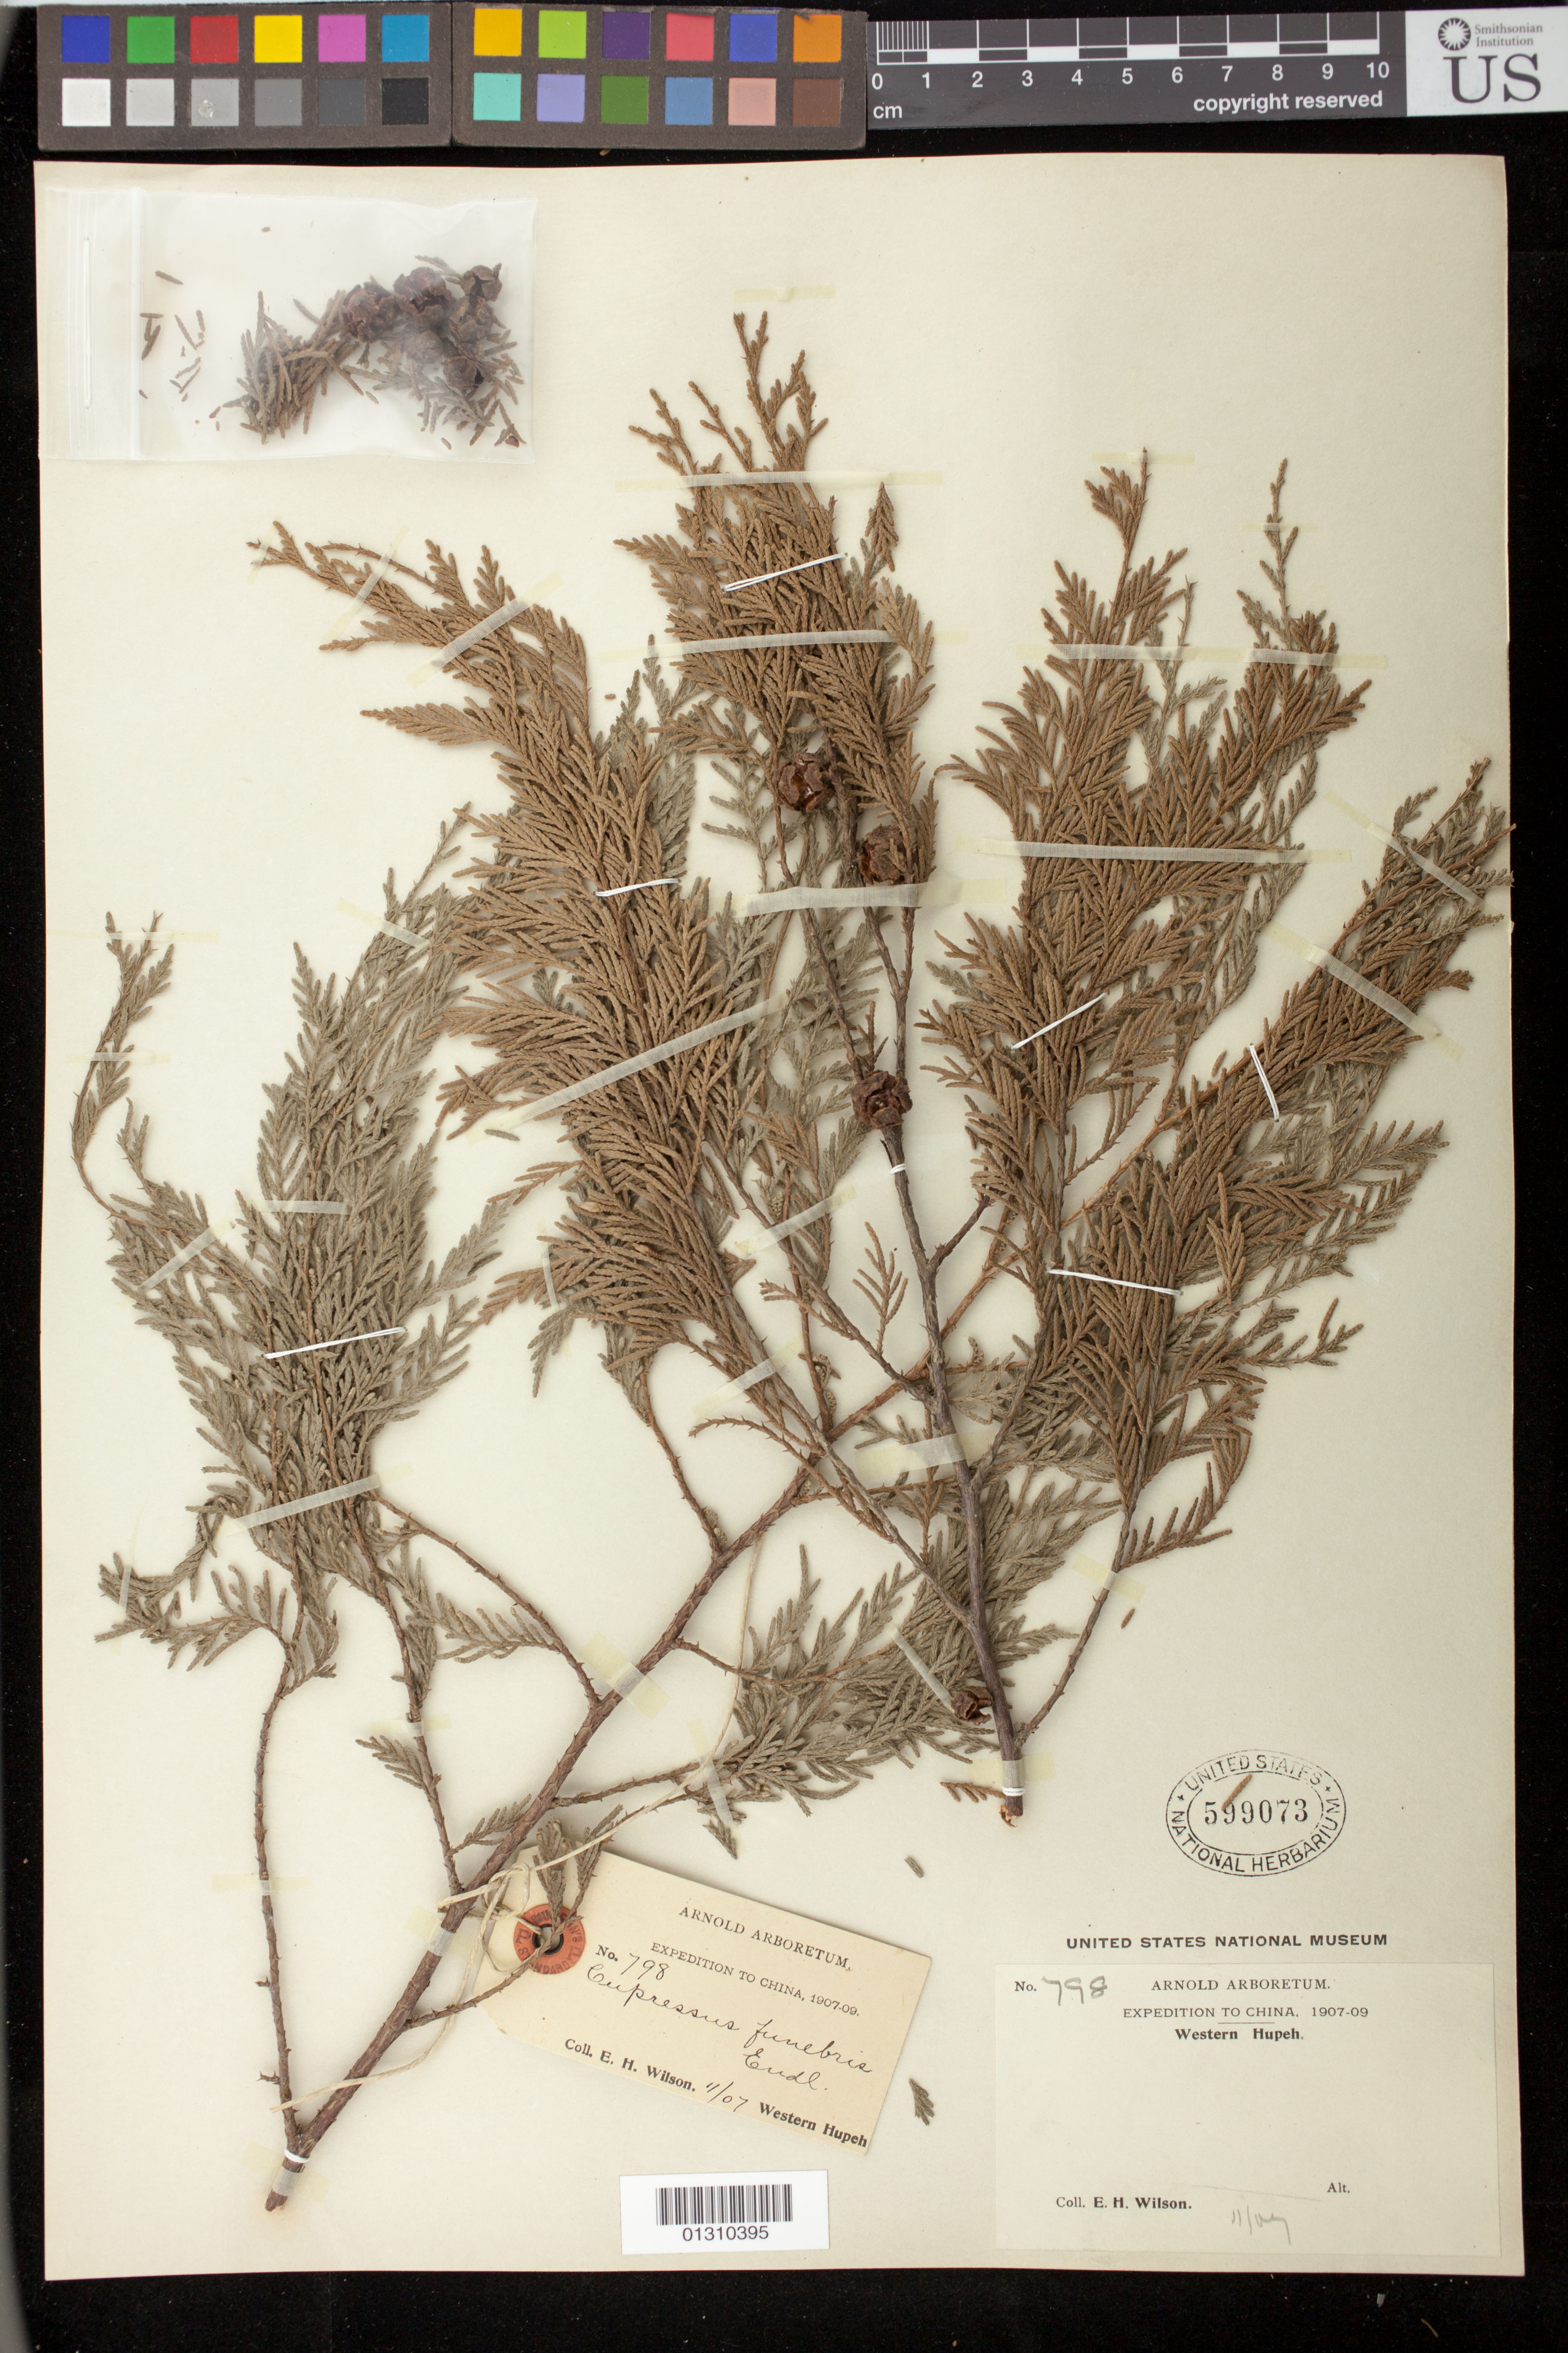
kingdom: Plantae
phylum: Tracheophyta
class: Pinopsida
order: Pinales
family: Cupressaceae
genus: Cupressus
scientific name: Cupressus funebris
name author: Endl.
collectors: E. H. Wilson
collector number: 798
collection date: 1907-11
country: China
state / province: Hubei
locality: Western Hupeh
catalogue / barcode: US 599073